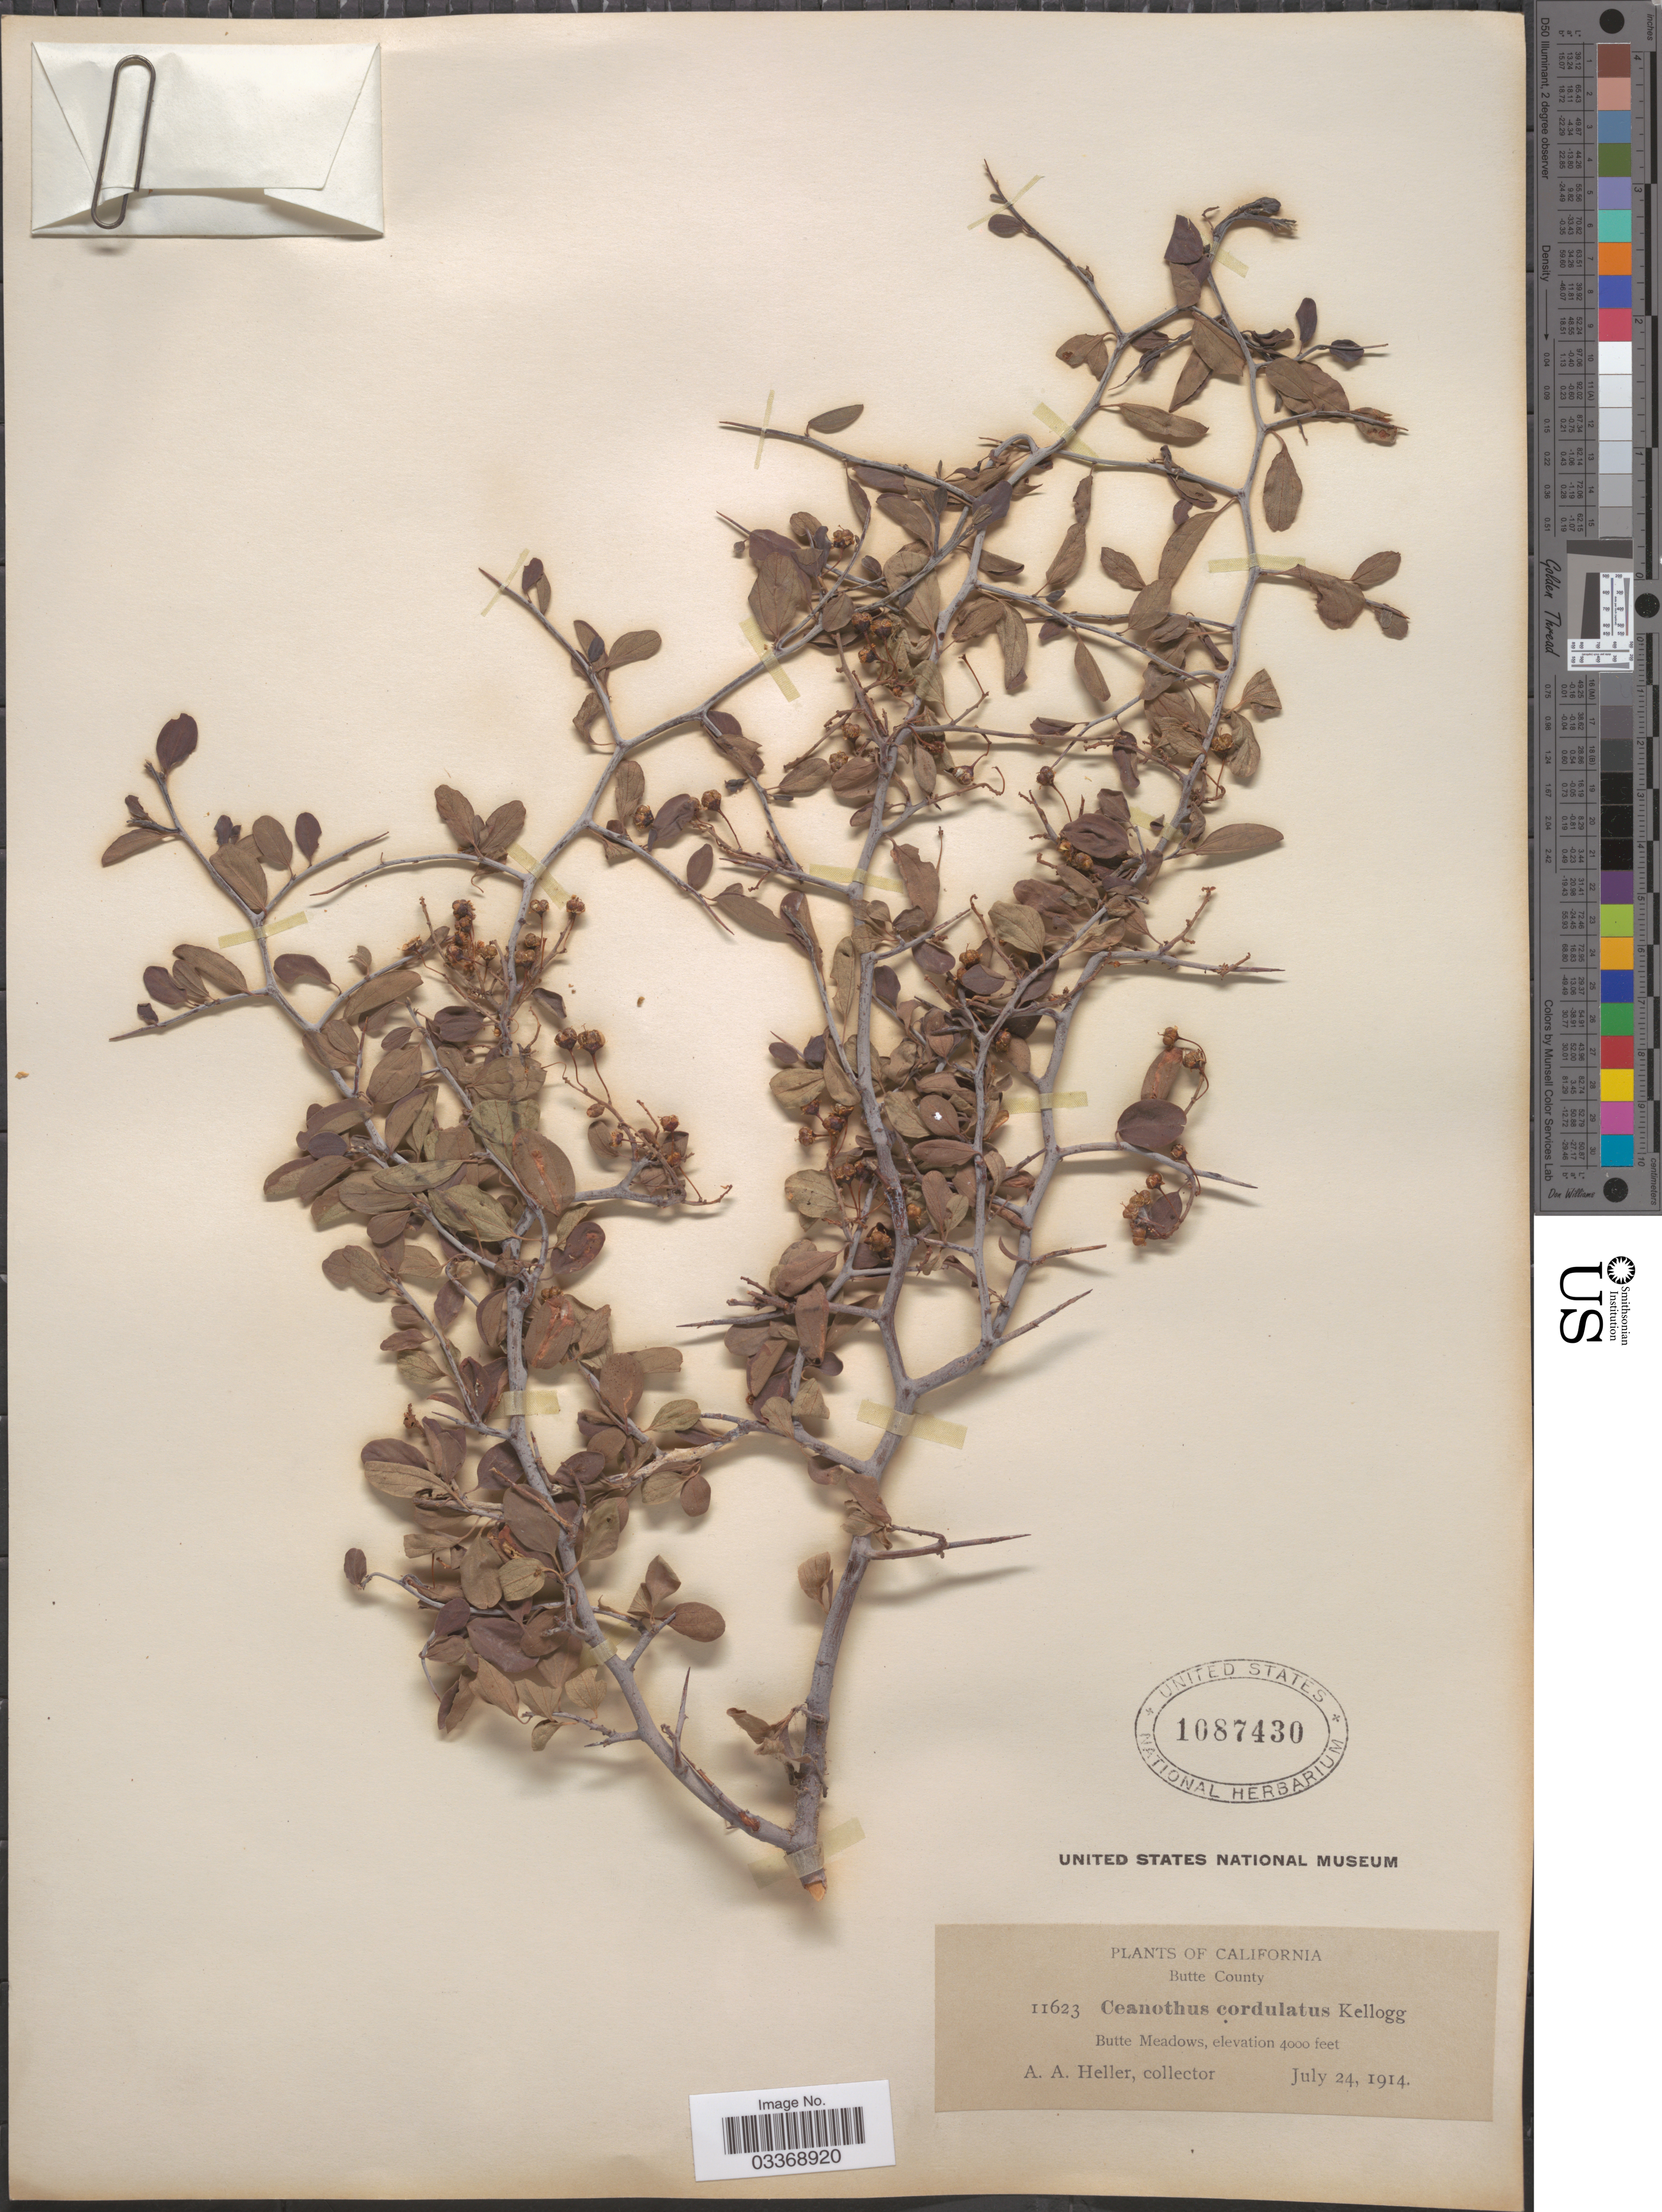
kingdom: Plantae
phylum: Tracheophyta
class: Magnoliopsida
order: Rosales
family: Rhamnaceae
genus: Ceanothus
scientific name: Ceanothus cordulatus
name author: Kellogg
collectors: A. A. Heller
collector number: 11623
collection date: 1914-07-24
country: United States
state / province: California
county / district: Butte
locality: Butte County. Butte Meadows.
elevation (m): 1219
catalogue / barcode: US 1087430